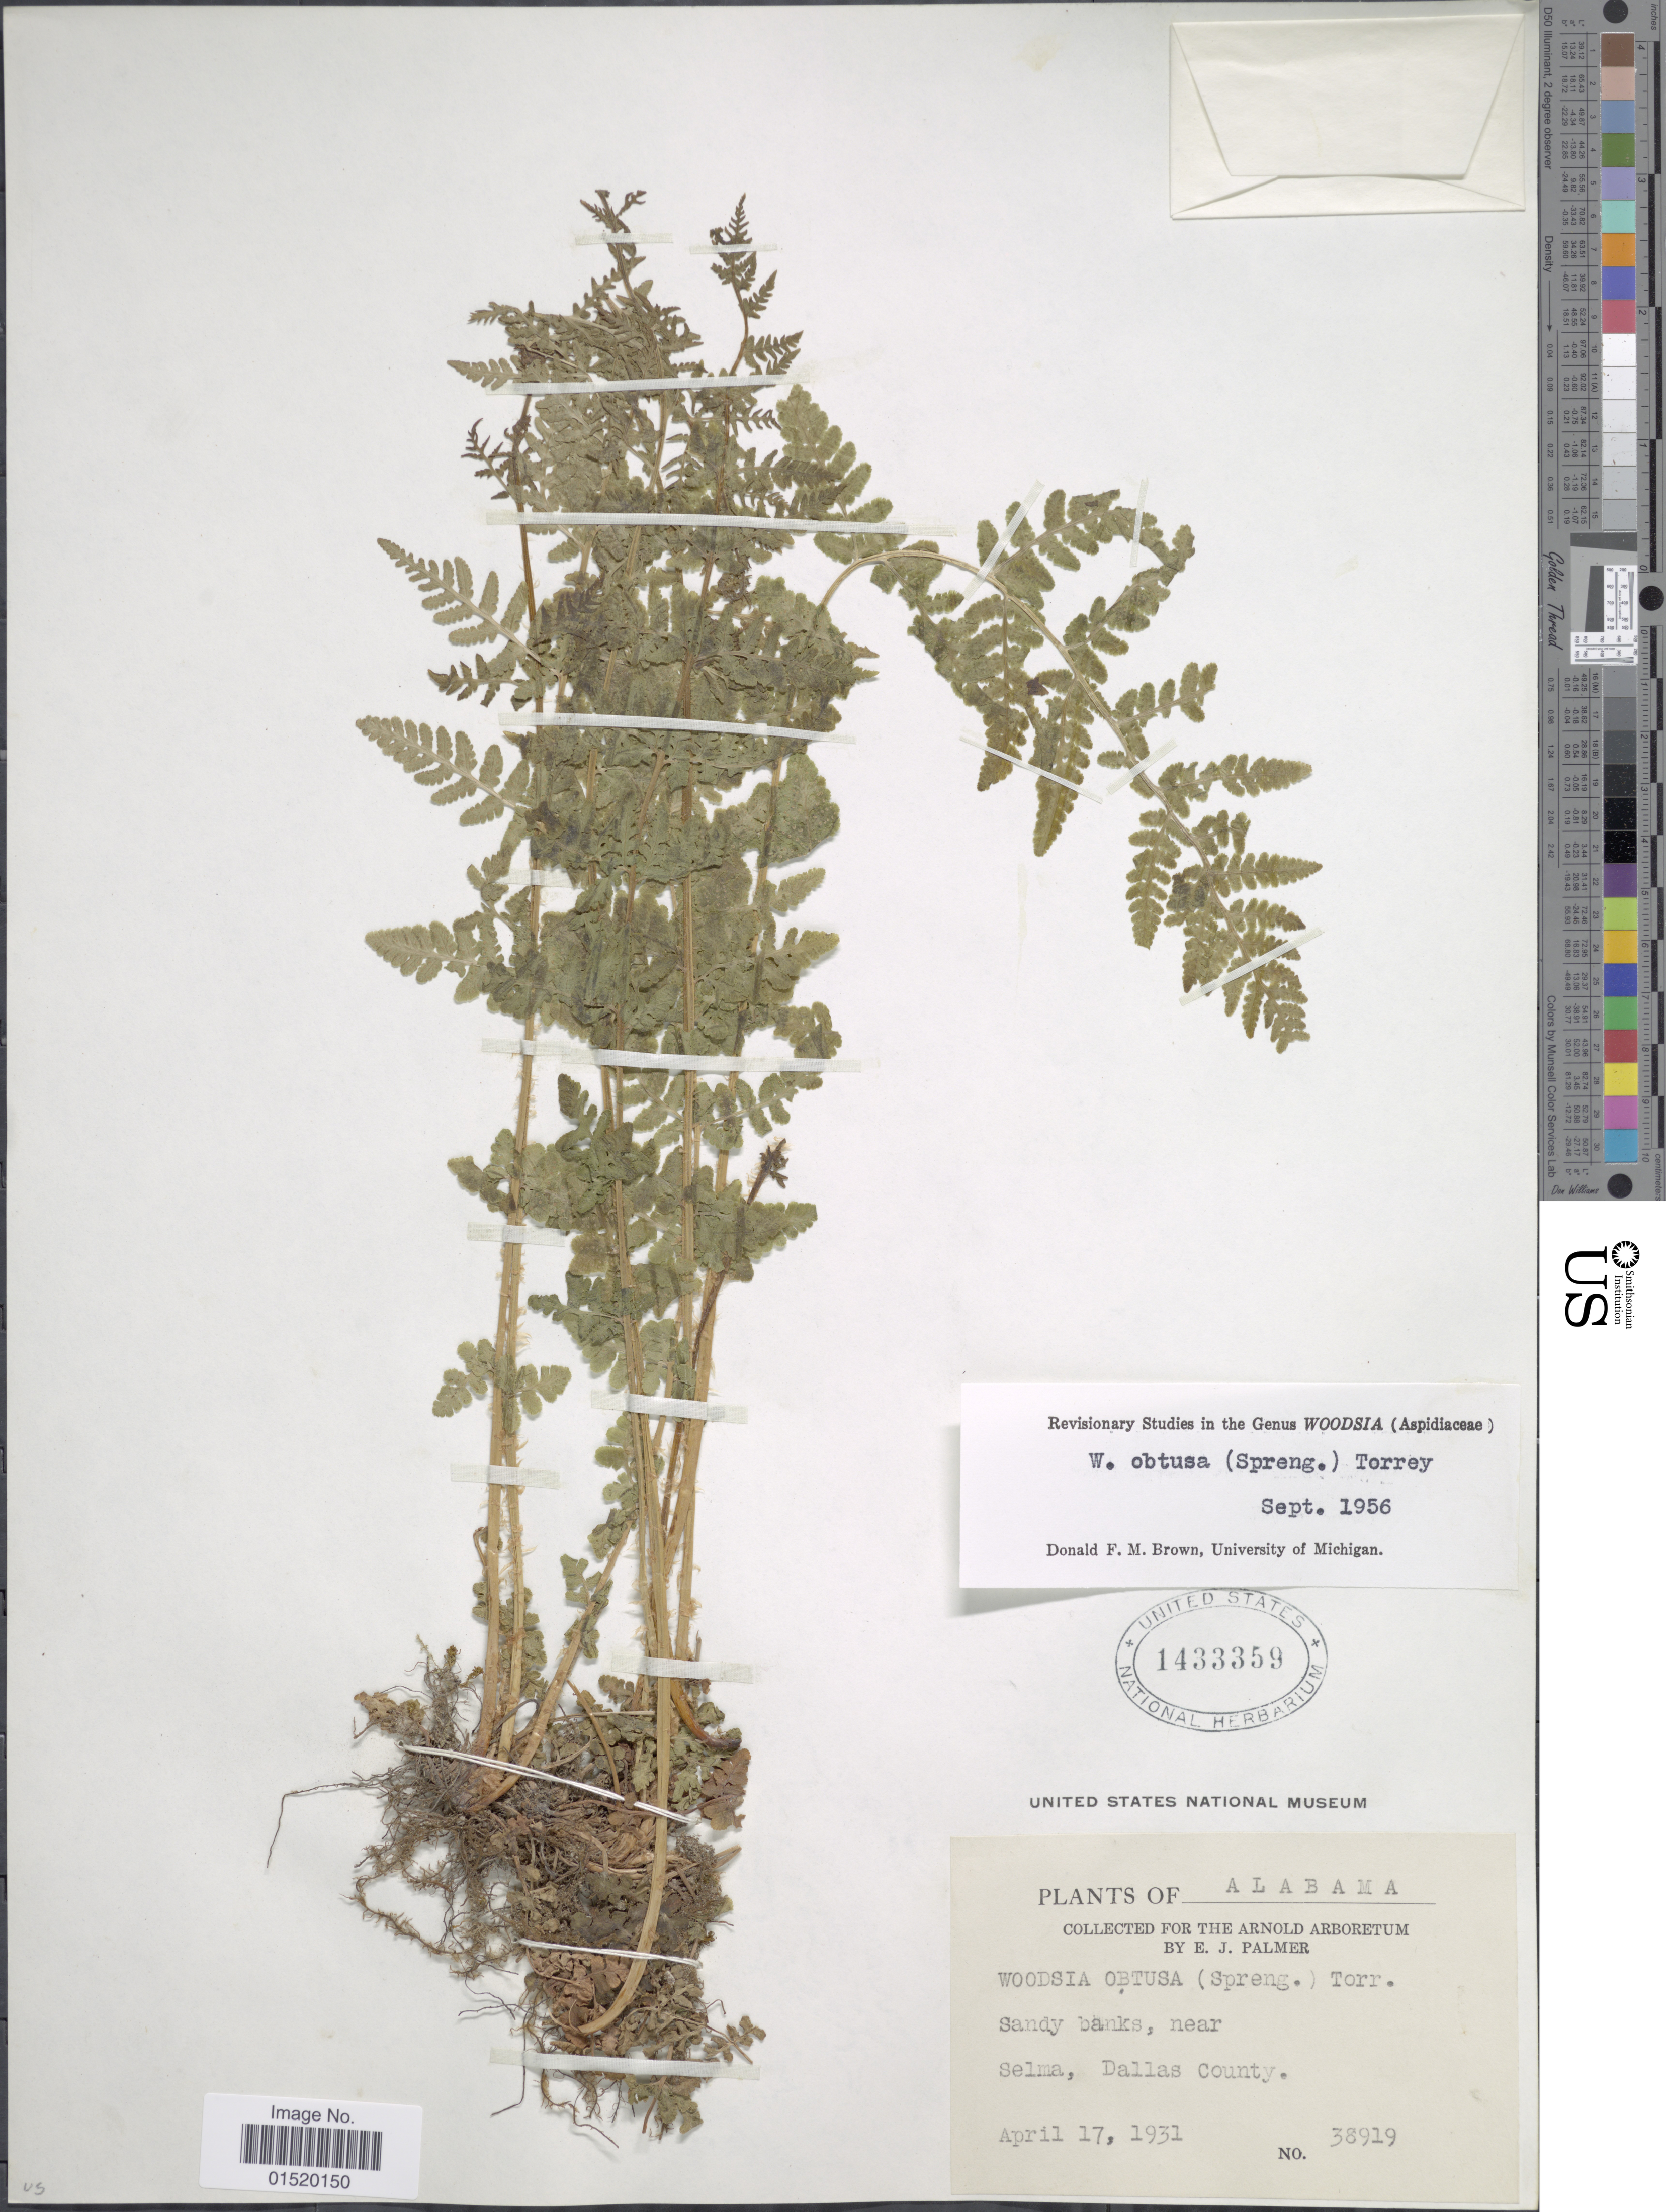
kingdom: Plantae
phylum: Tracheophyta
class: Polypodiopsida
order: Polypodiales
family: Woodsiaceae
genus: Woodsia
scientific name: Woodsia obtusa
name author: (Spreng.) Torr.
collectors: E. J. Palmer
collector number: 38919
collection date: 1931-04-17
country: United States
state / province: Alabama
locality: Sandy banks, near Selma, Dallas County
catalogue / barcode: US 1433359